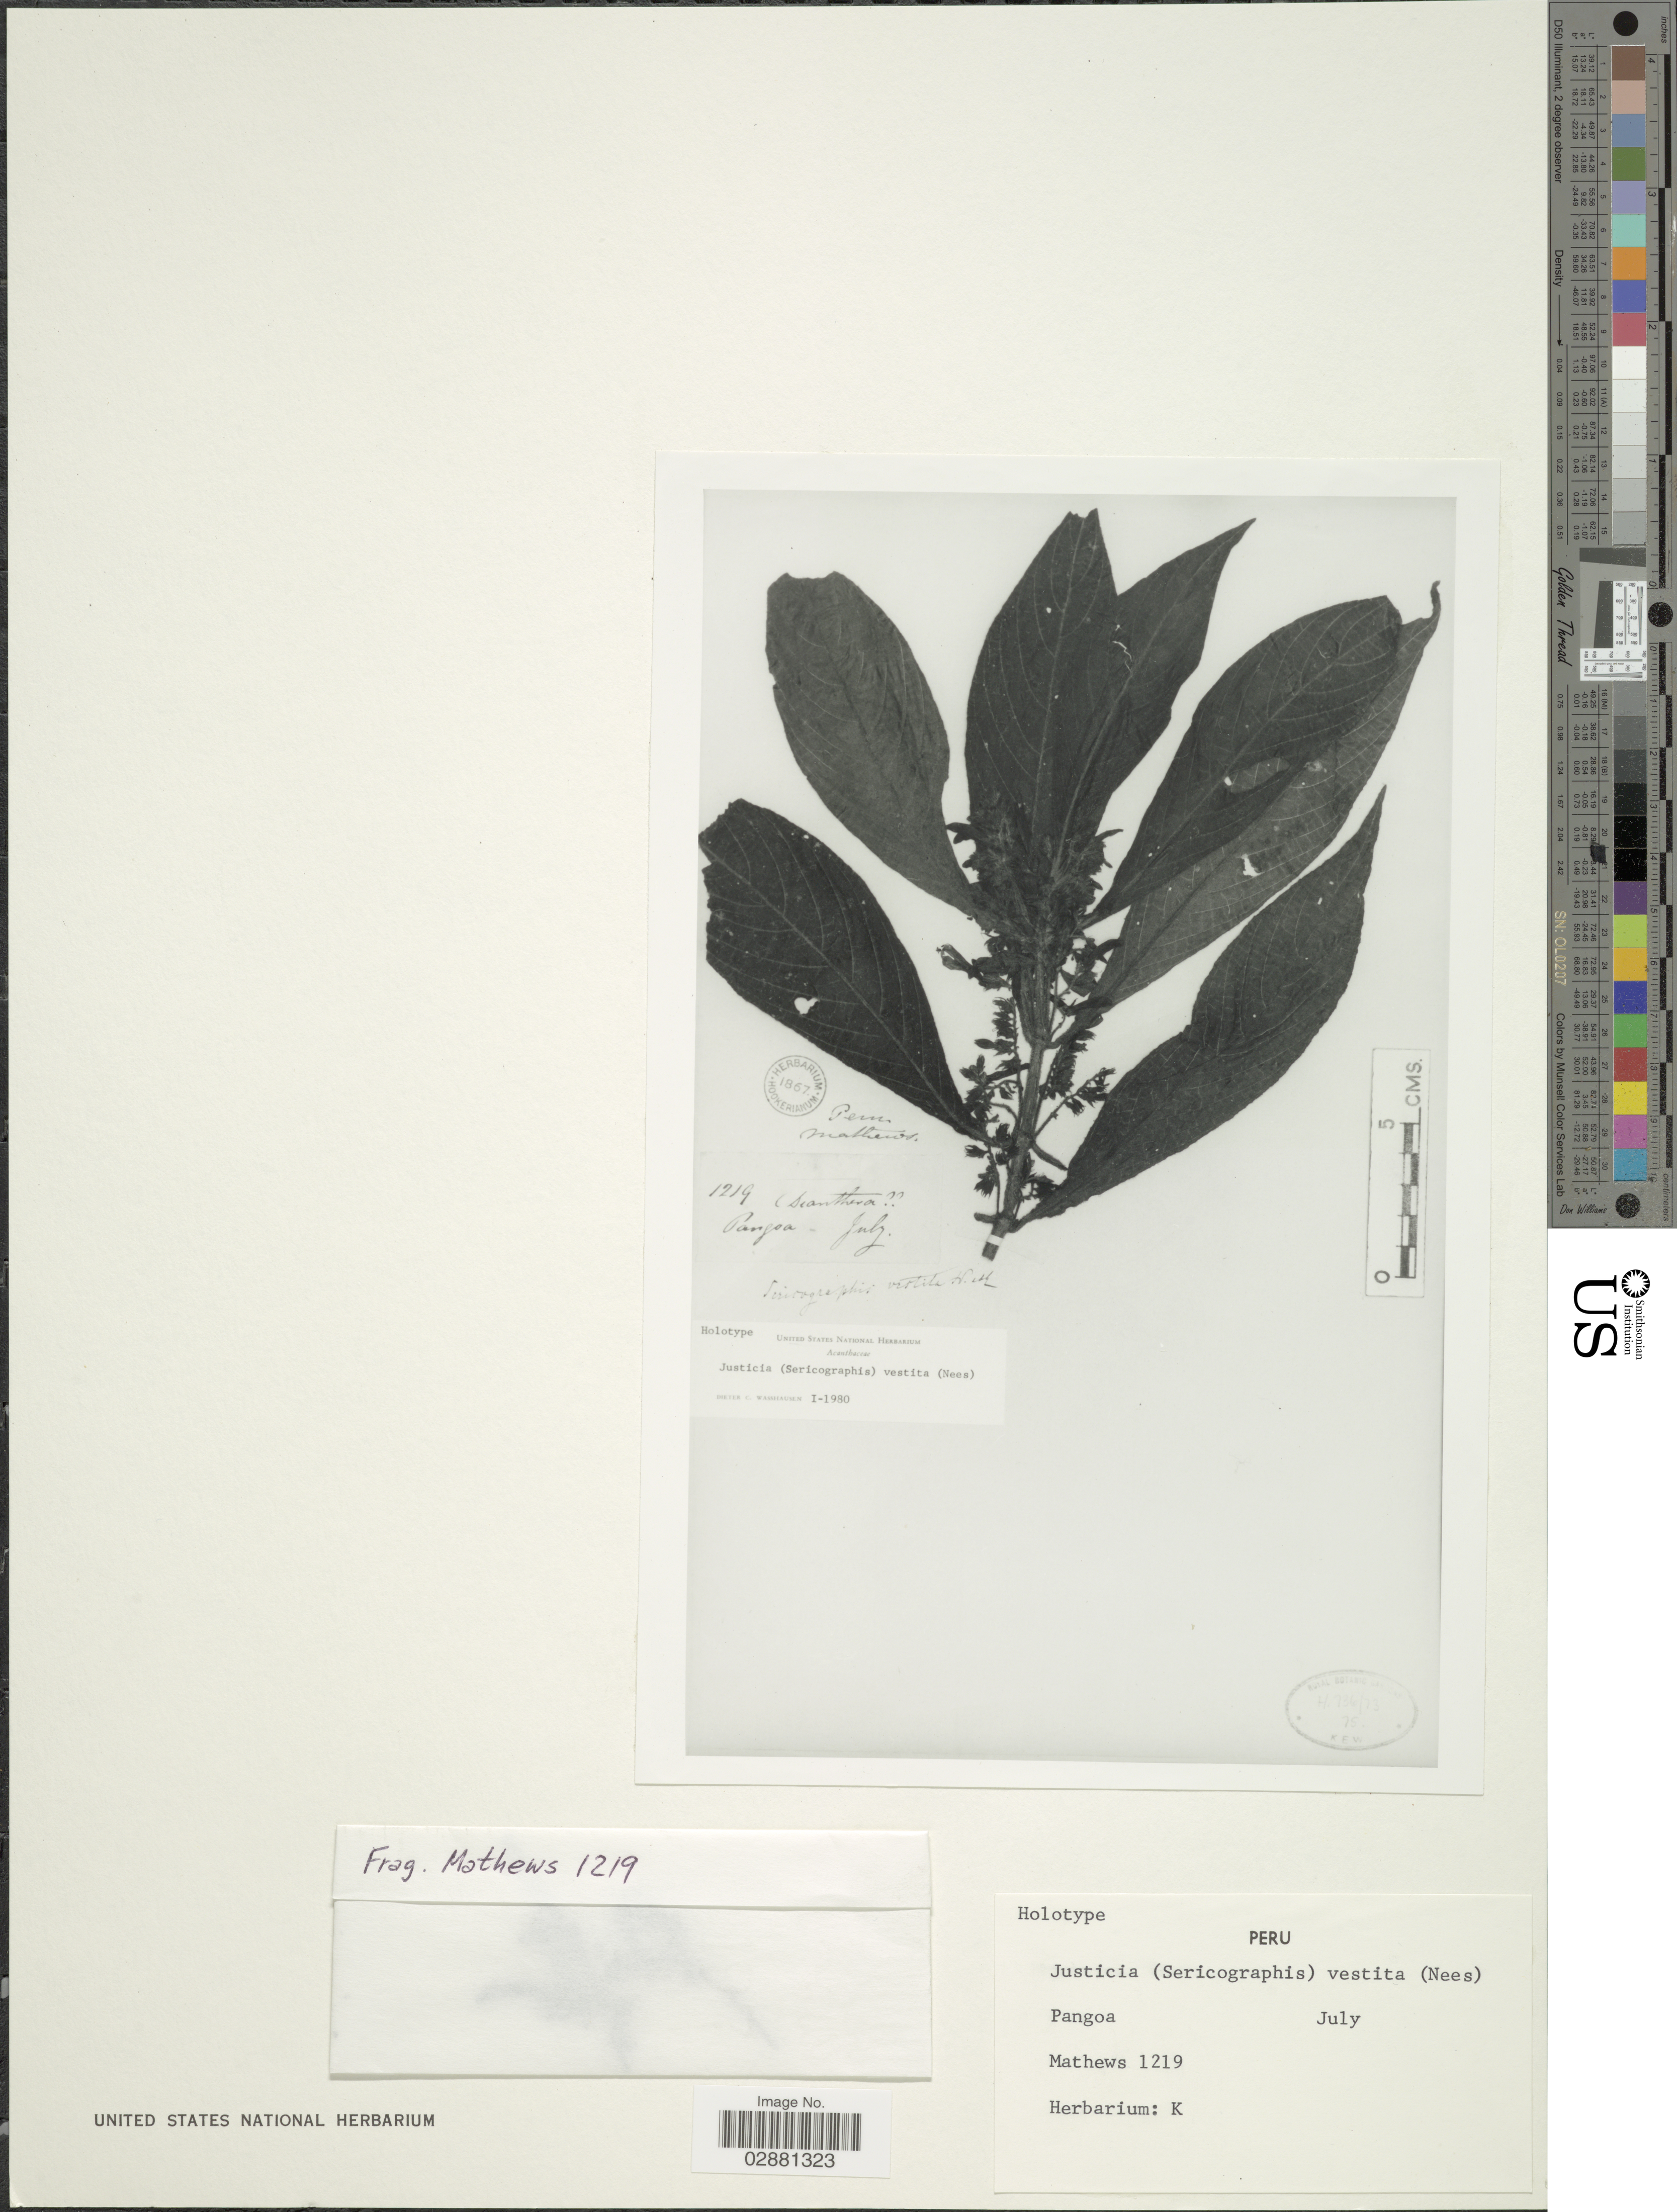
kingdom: Plantae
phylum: Tracheophyta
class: Magnoliopsida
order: Lamiales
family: Acanthaceae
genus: Justicia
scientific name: Justicia vestita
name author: Roem. & Schult.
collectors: -- Mathews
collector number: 1219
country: Peru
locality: Pangoa.